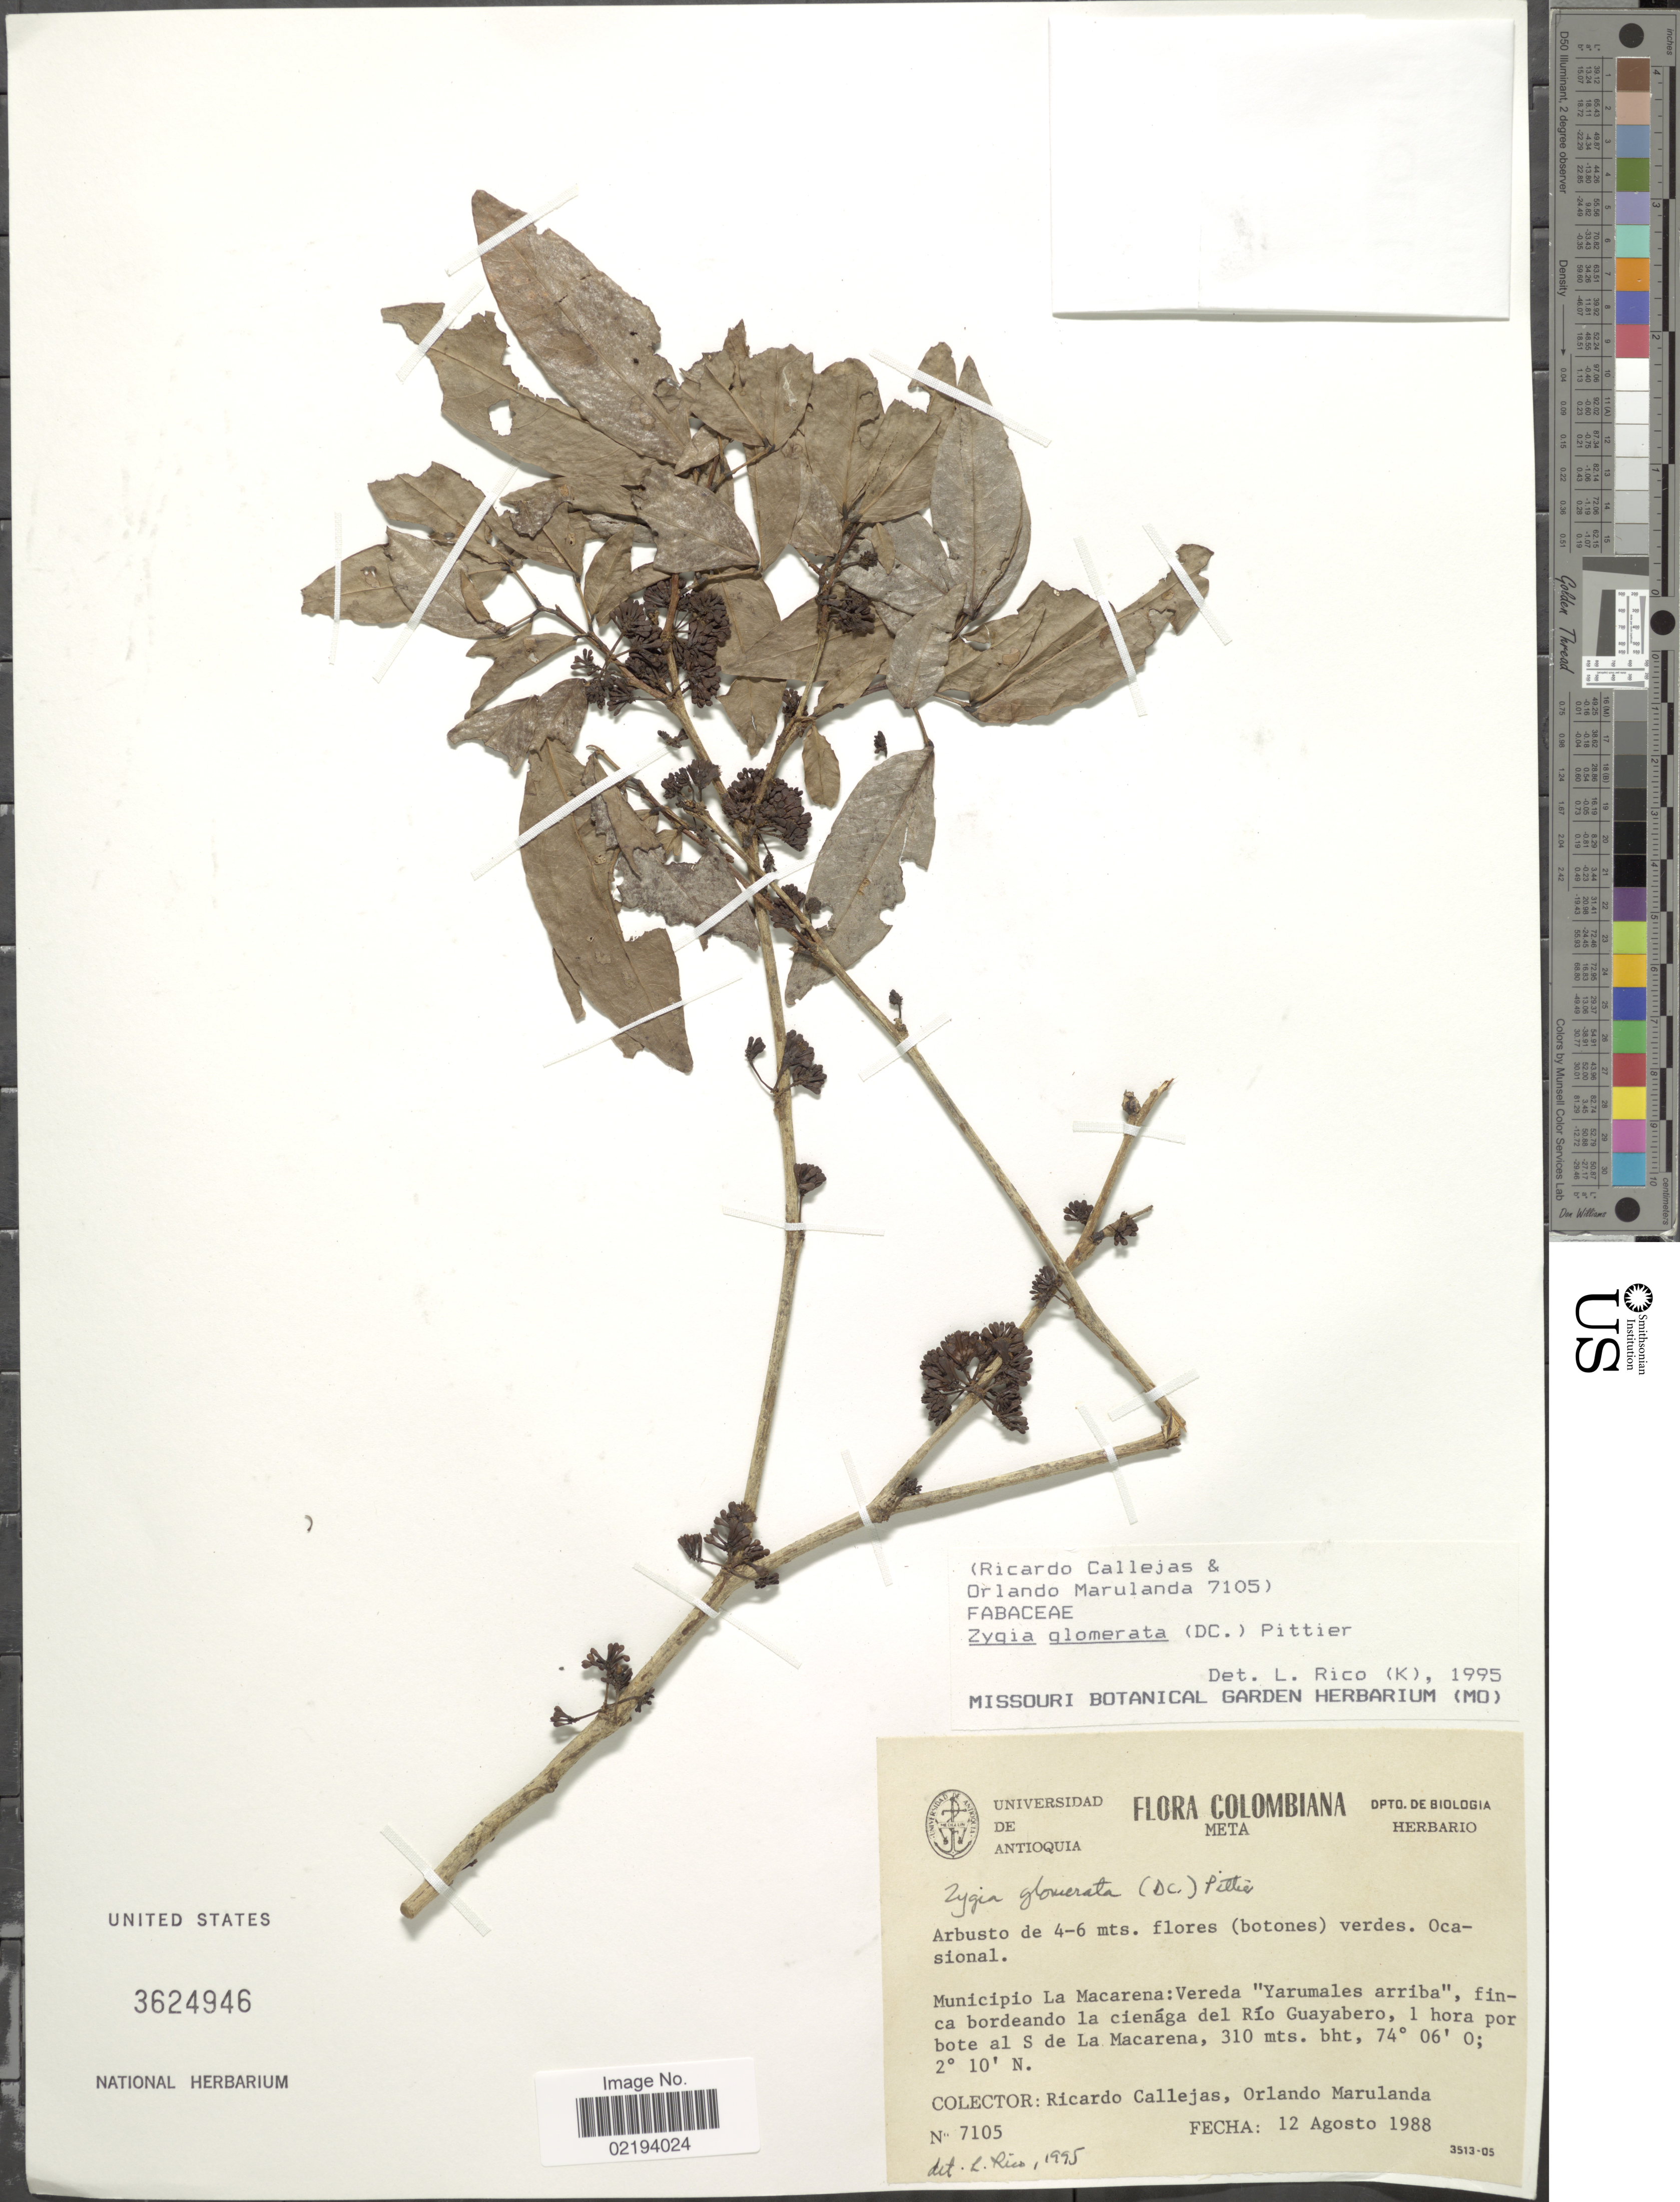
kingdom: Plantae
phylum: Tracheophyta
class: Magnoliopsida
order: Fabales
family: Fabaceae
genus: Zygia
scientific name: Zygia cupirensis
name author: (C. Barbosa) L. Rico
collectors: R. Callejas & O. Marulanda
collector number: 7105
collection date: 1988-08-12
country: Colombia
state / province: Meta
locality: Municiio La Macarena: Vereda 'Yarumales arriba', finca bordeando la cienága del Río Guayabero, 1 hora por bote al S de La Macarena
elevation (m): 310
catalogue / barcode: US 3624946